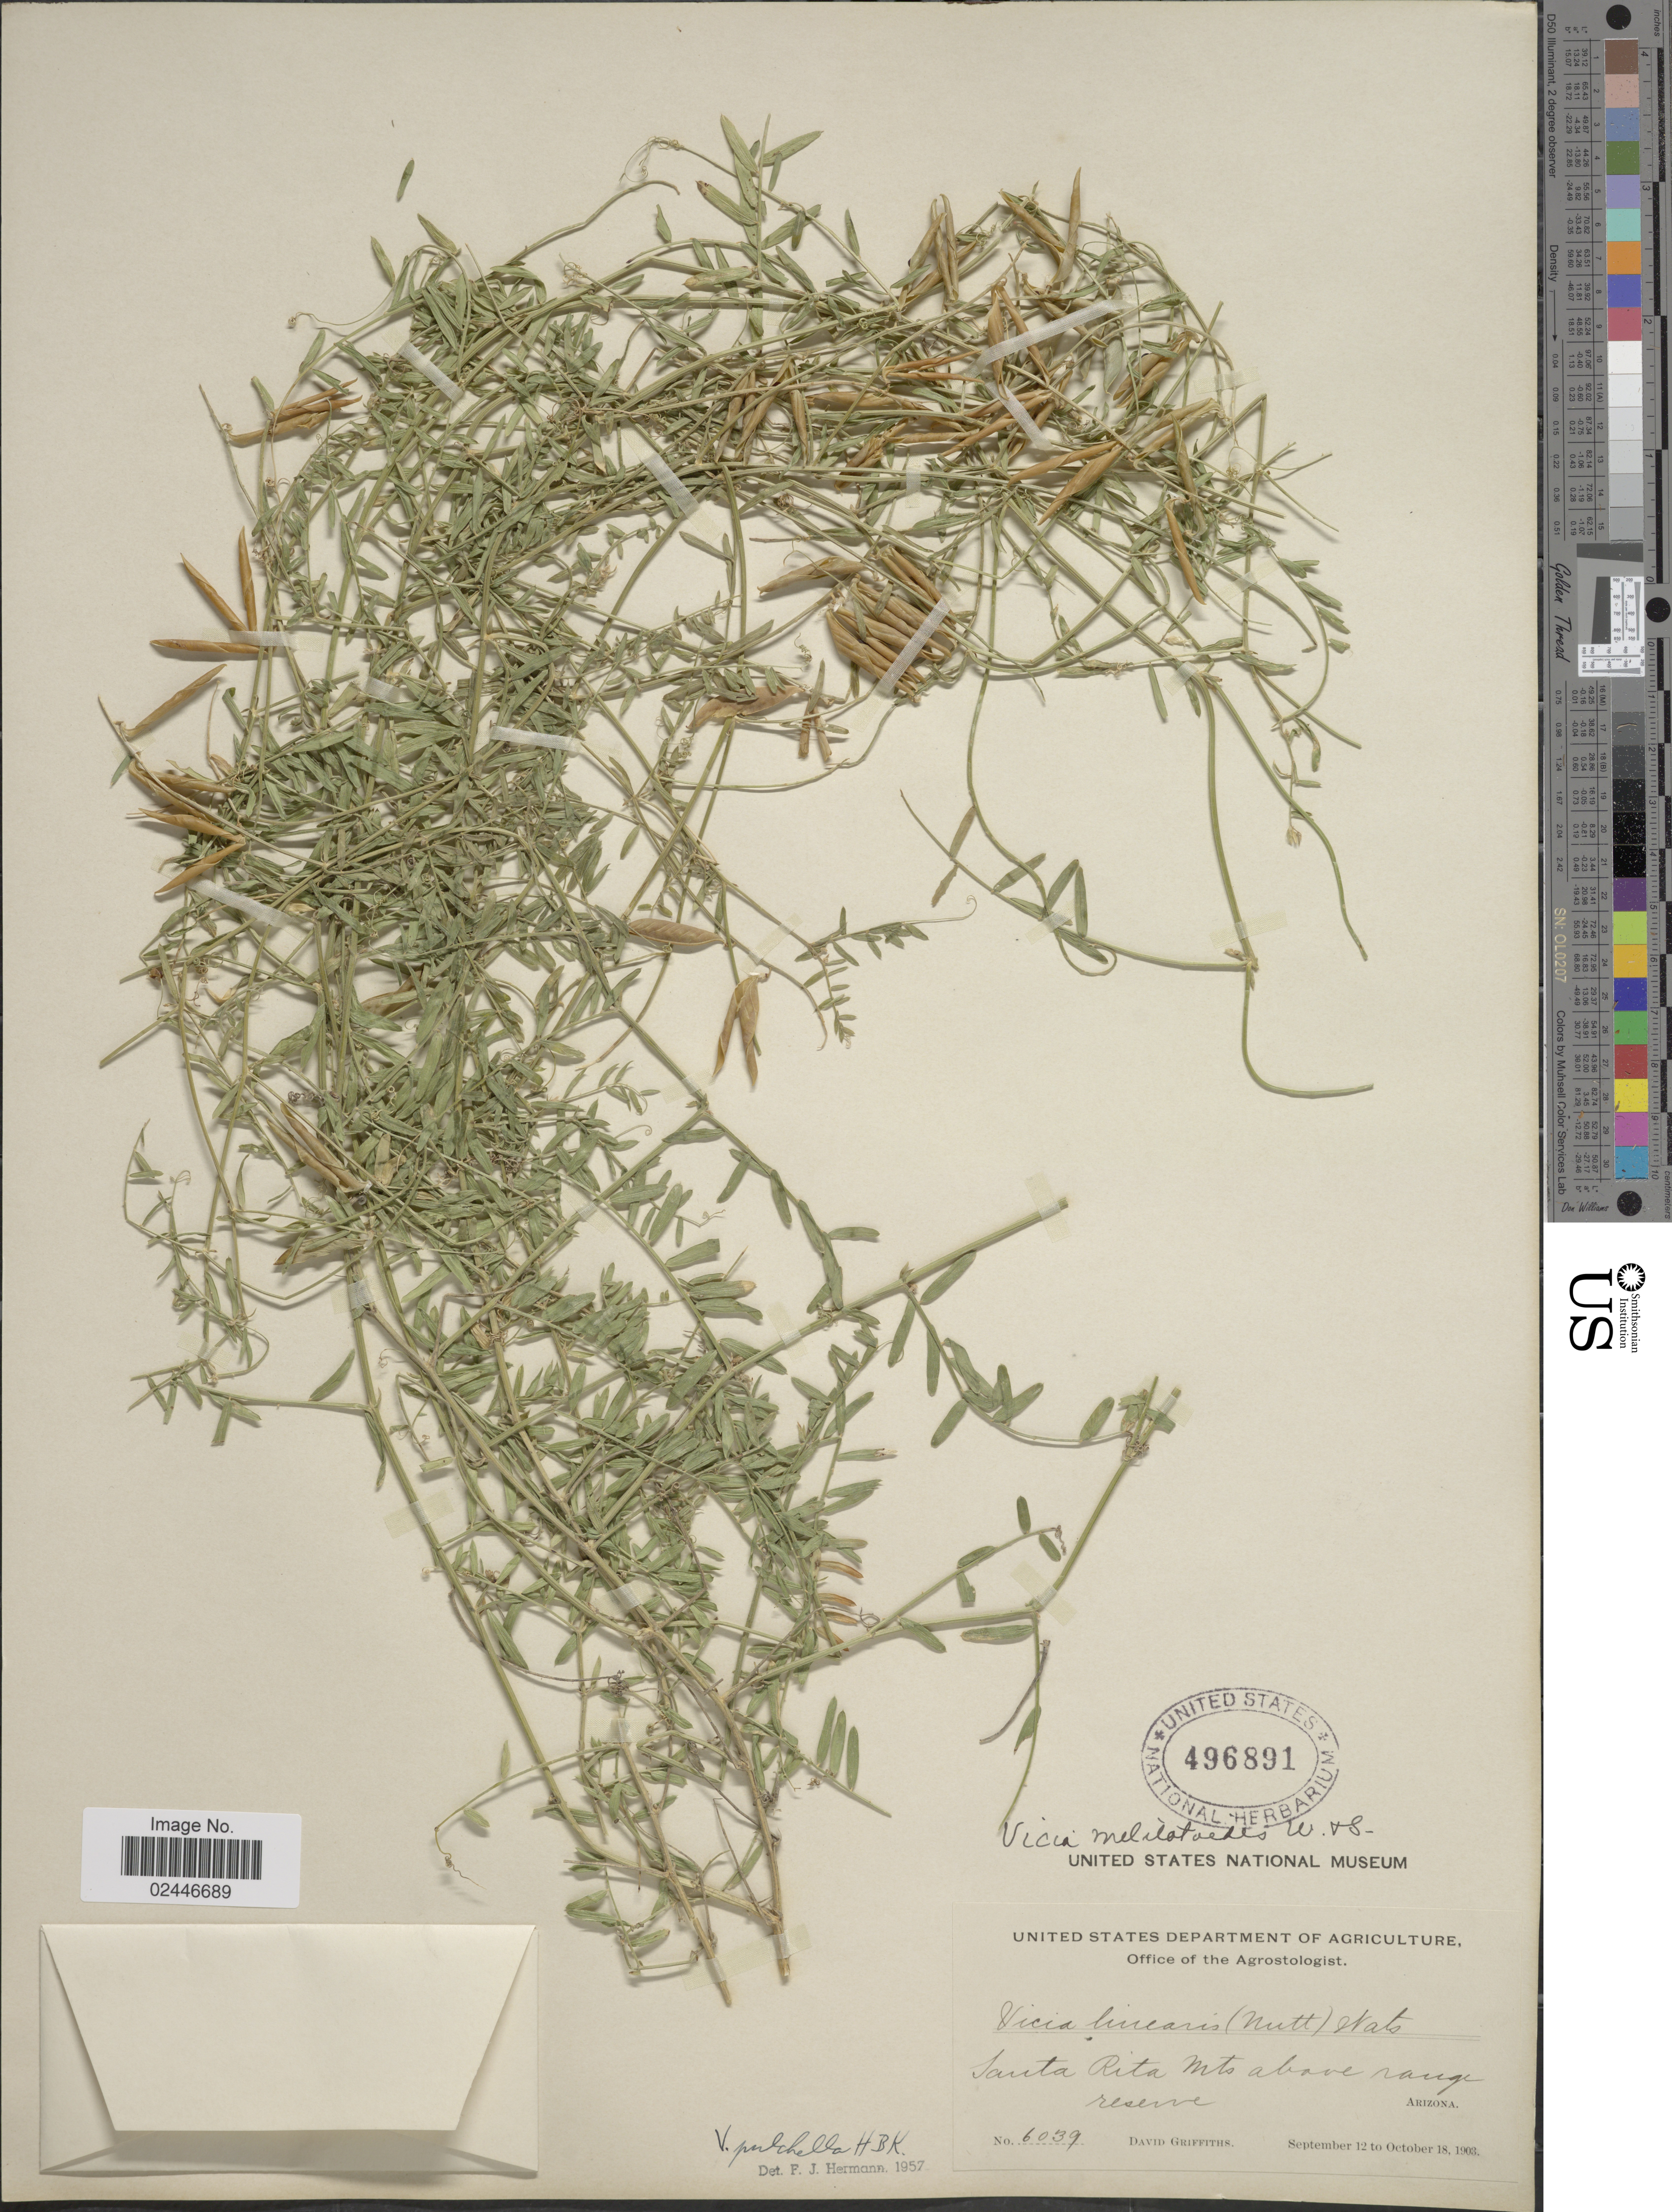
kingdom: Plantae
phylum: Tracheophyta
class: Magnoliopsida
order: Fabales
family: Fabaceae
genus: Vicia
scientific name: Vicia pulchella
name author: Kunth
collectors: D. Griffiths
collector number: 6039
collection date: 1903-09-12/1903-10-18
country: United States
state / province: Arizona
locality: Santa Rita Mts above Range Reserve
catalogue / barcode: US 496891